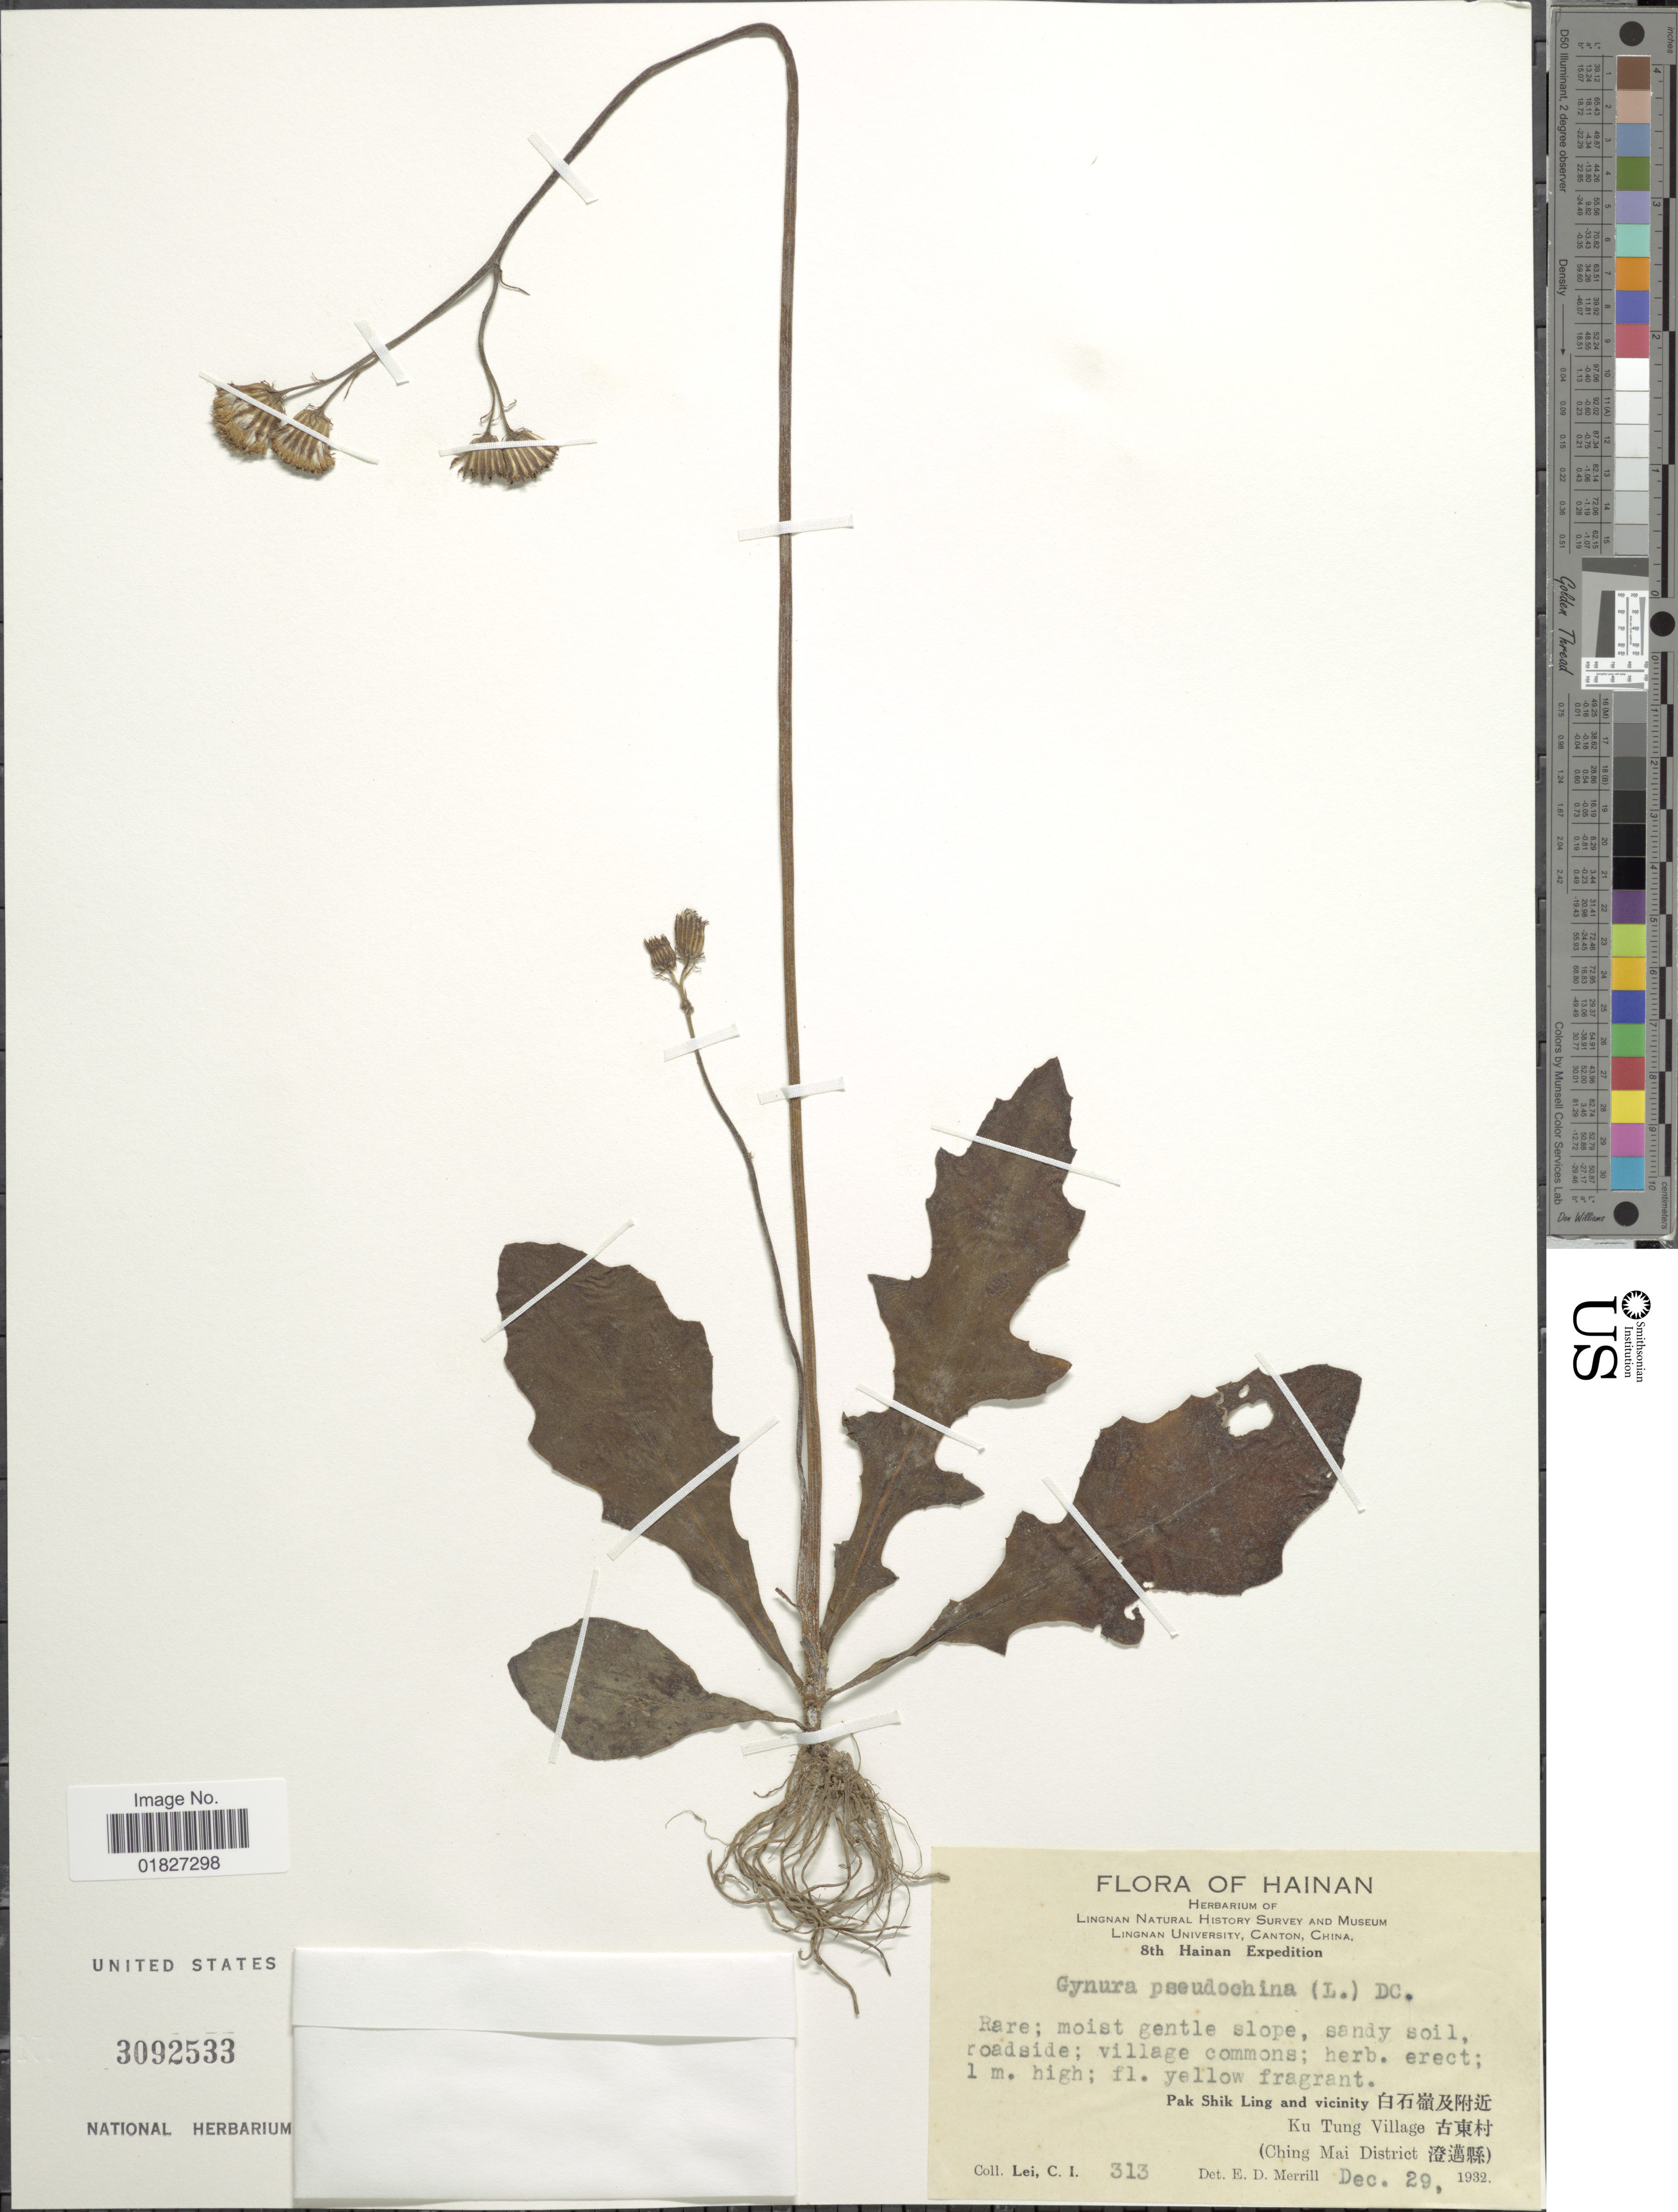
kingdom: Plantae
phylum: Tracheophyta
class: Magnoliopsida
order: Asterales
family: Asteraceae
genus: Gynura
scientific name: Gynura pseudochina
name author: (L.) DC.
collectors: C. I. Lei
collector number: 313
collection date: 1932-12-29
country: China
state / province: Hainan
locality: Pak shik Ling and Vicinity, Ku Tung Village (Ching Mai District)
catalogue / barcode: US 3092533